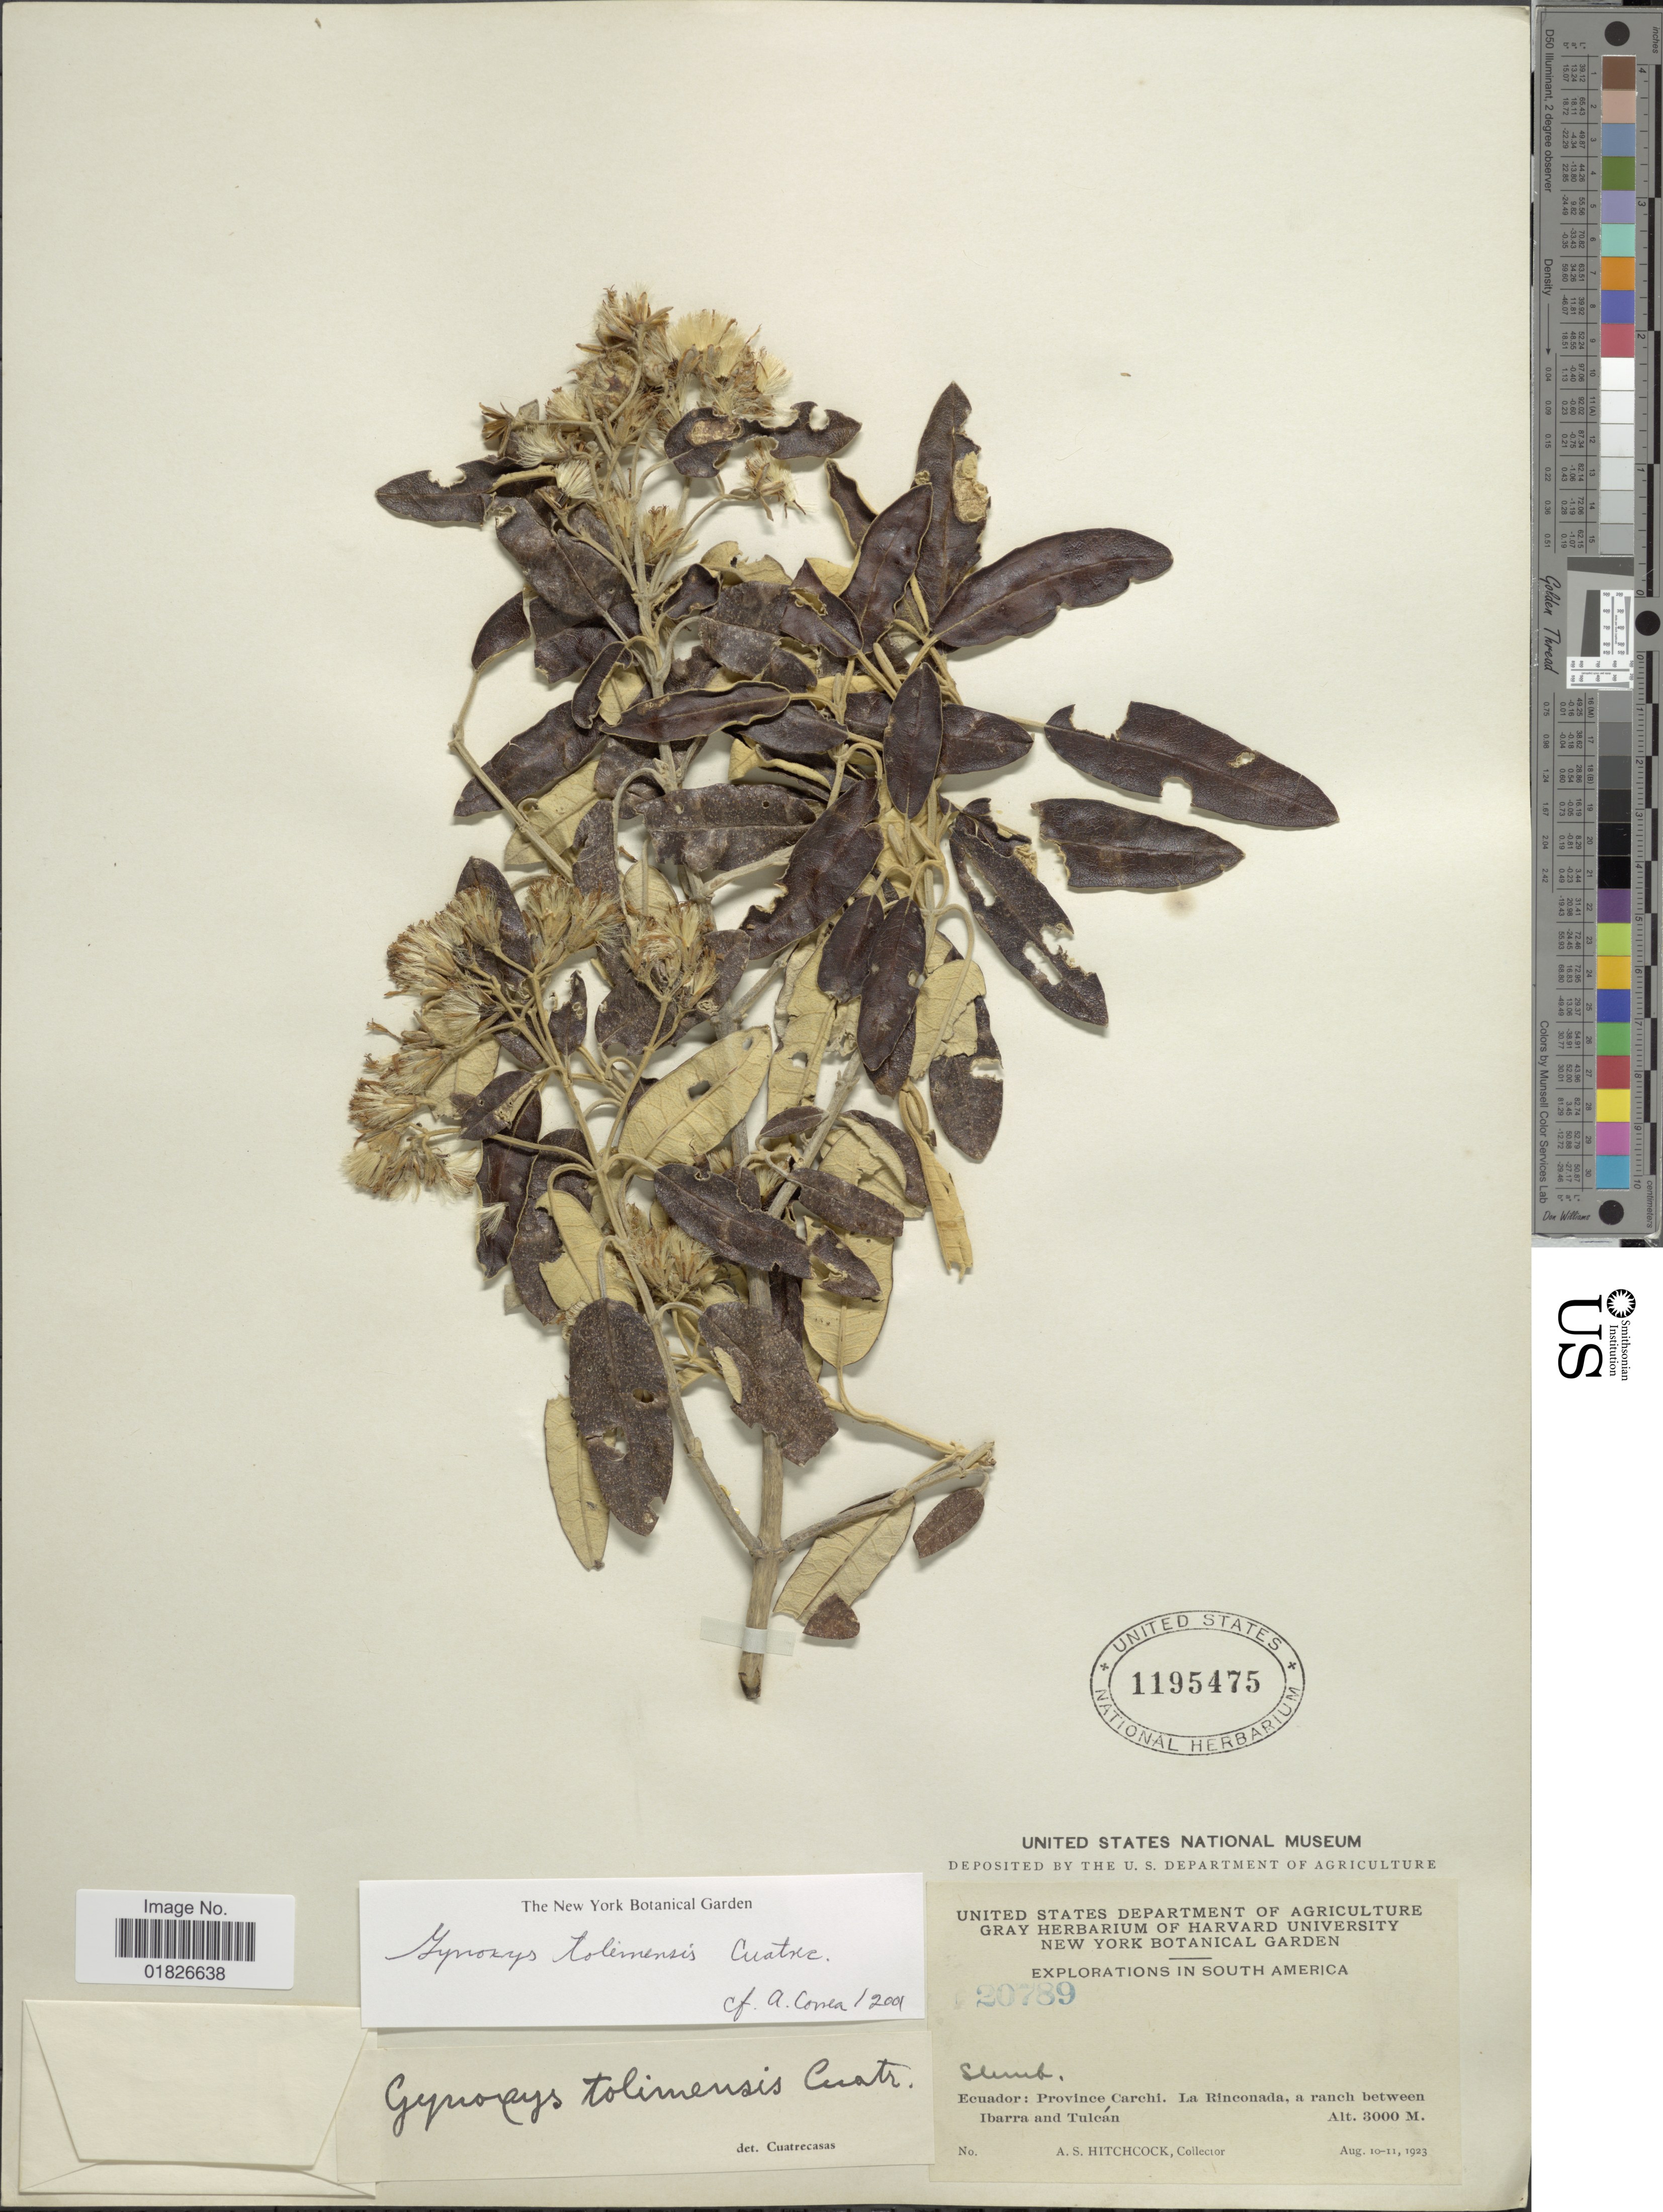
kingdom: Plantae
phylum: Tracheophyta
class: Magnoliopsida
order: Asterales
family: Asteraceae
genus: Gynoxys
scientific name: Gynoxys tolimensis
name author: Cuatrec.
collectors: A. S. Hitchcock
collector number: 20789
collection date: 1923-08-10/1923-08-11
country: Ecuador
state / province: Carchi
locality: South America, La Rinconada, a ranch between Ibarra and Tulcan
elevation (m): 3000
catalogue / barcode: US 1195475